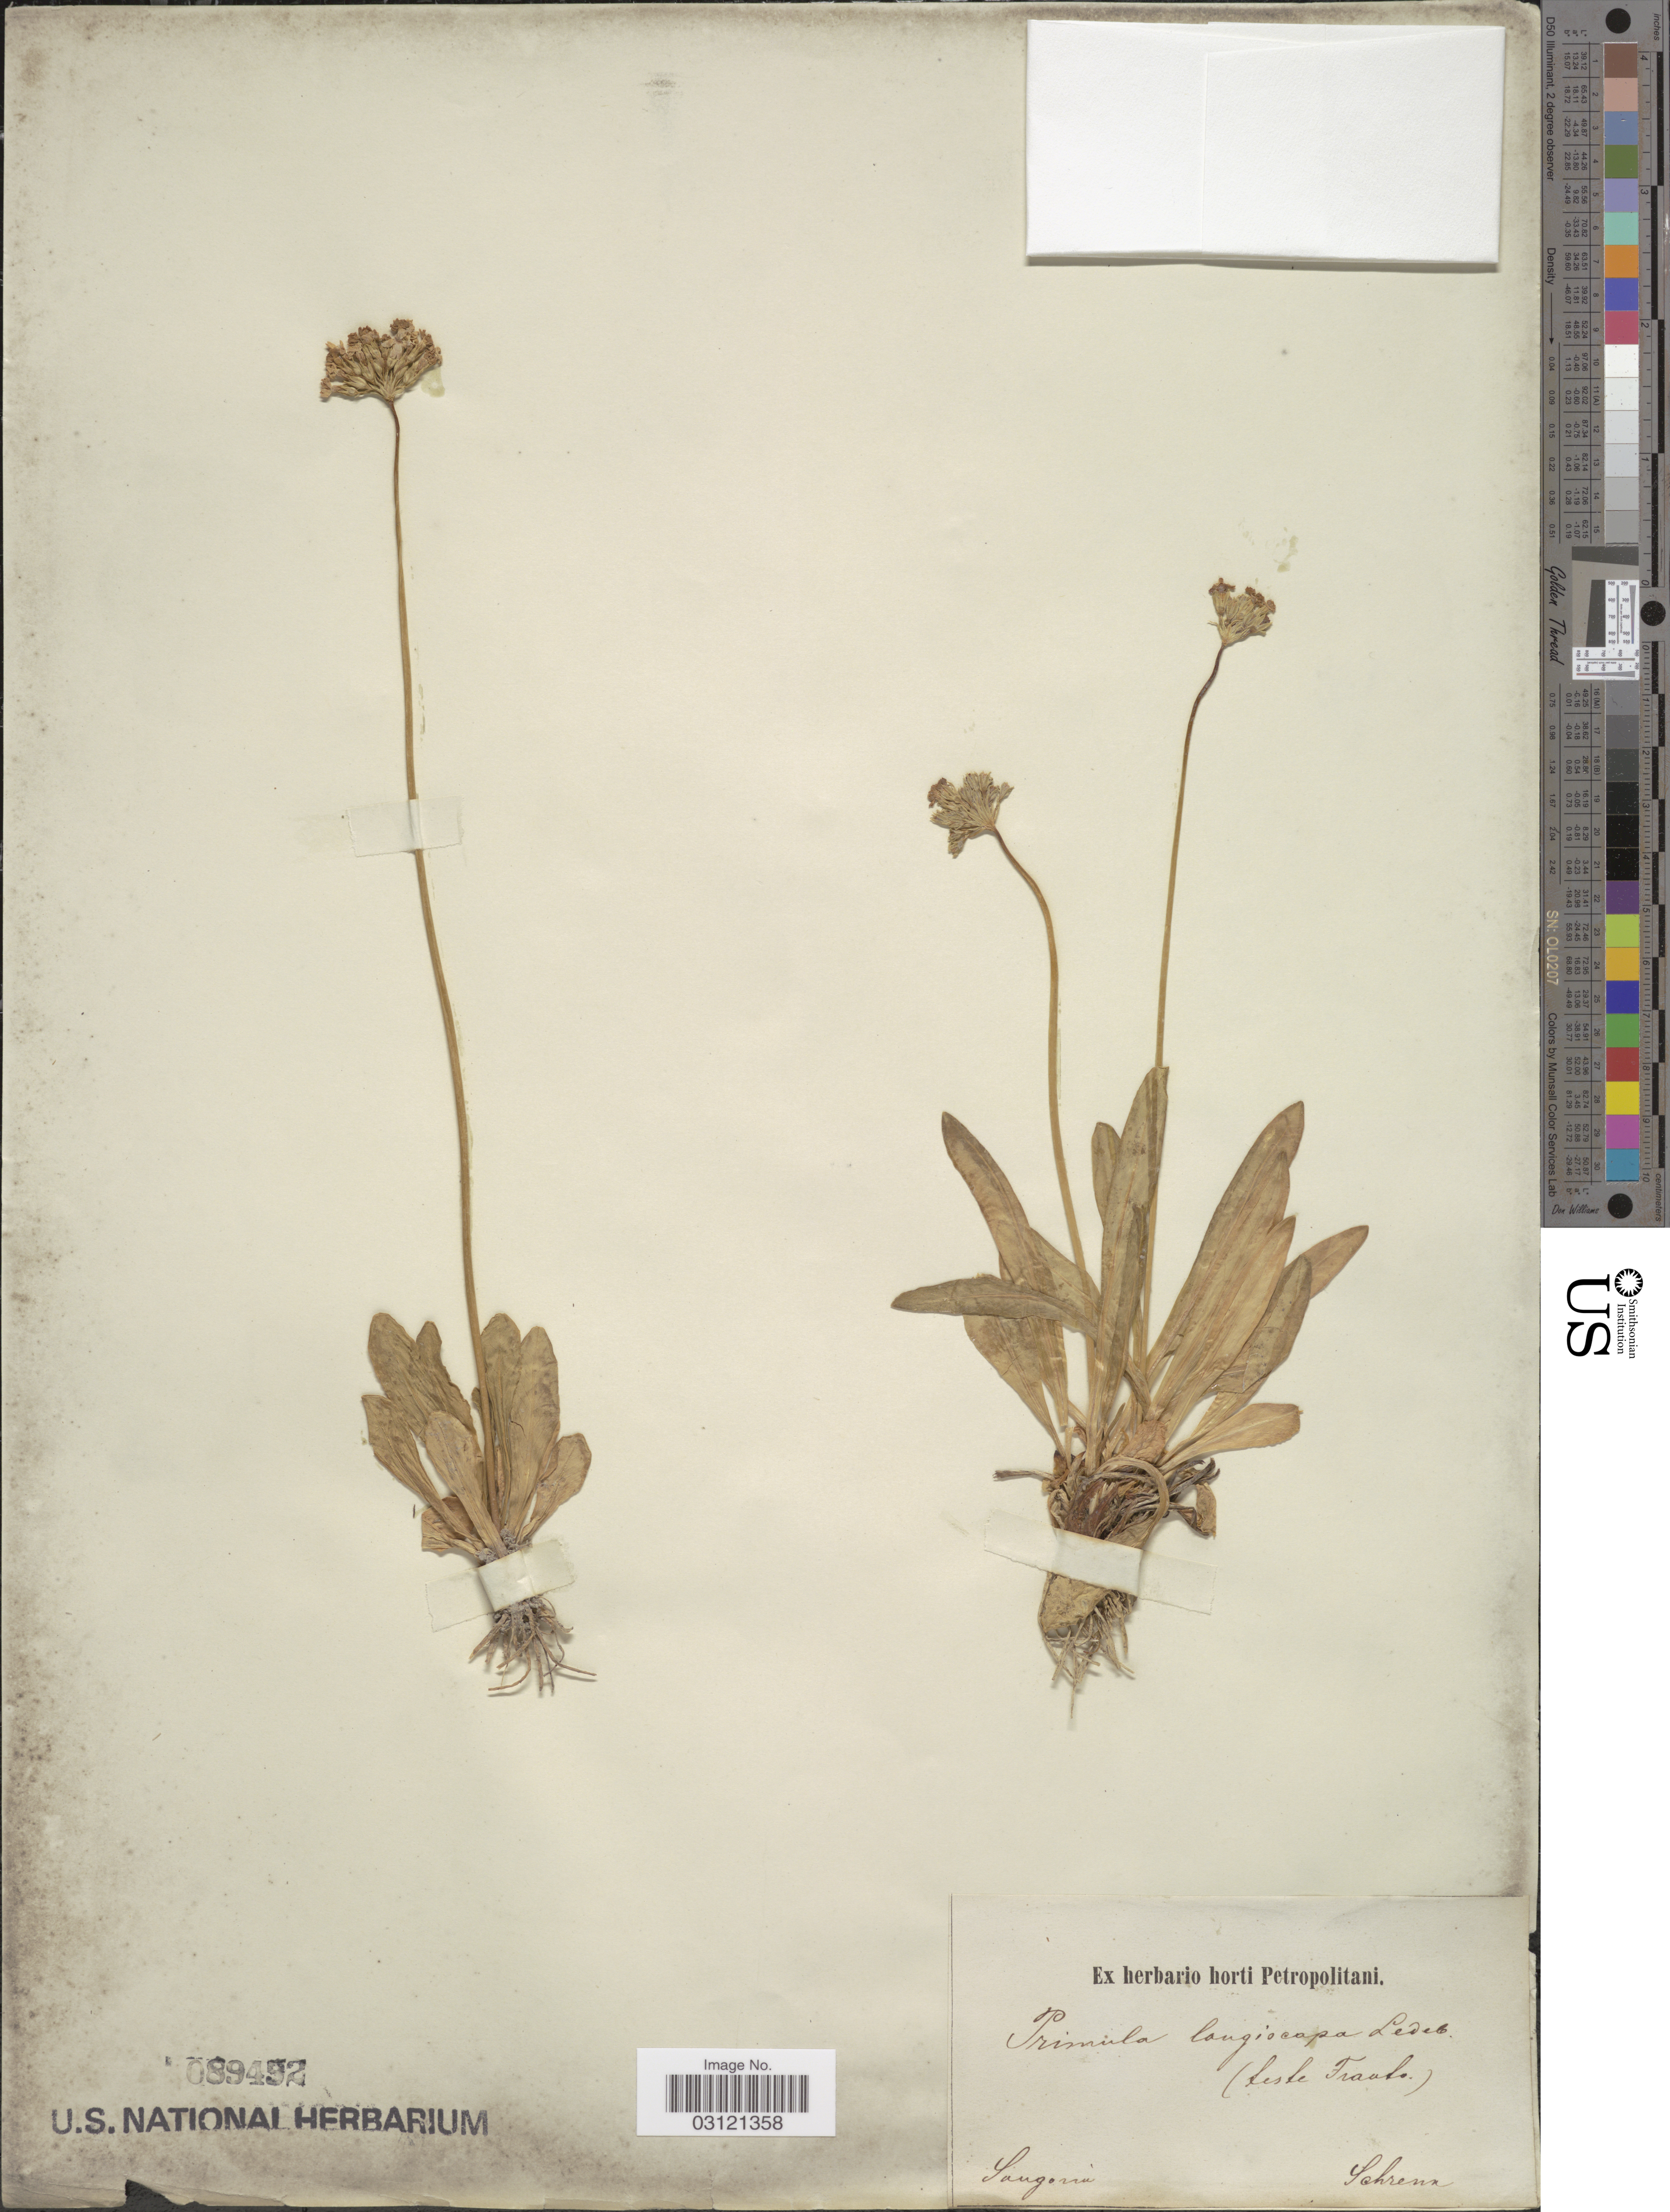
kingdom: Plantae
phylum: Tracheophyta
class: Magnoliopsida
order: Ericales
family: Primulaceae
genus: Primula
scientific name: Primula longiscapa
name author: Ledeb.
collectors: A.G. Schrenk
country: Kazakhstan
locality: Songoria.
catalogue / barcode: US 89492